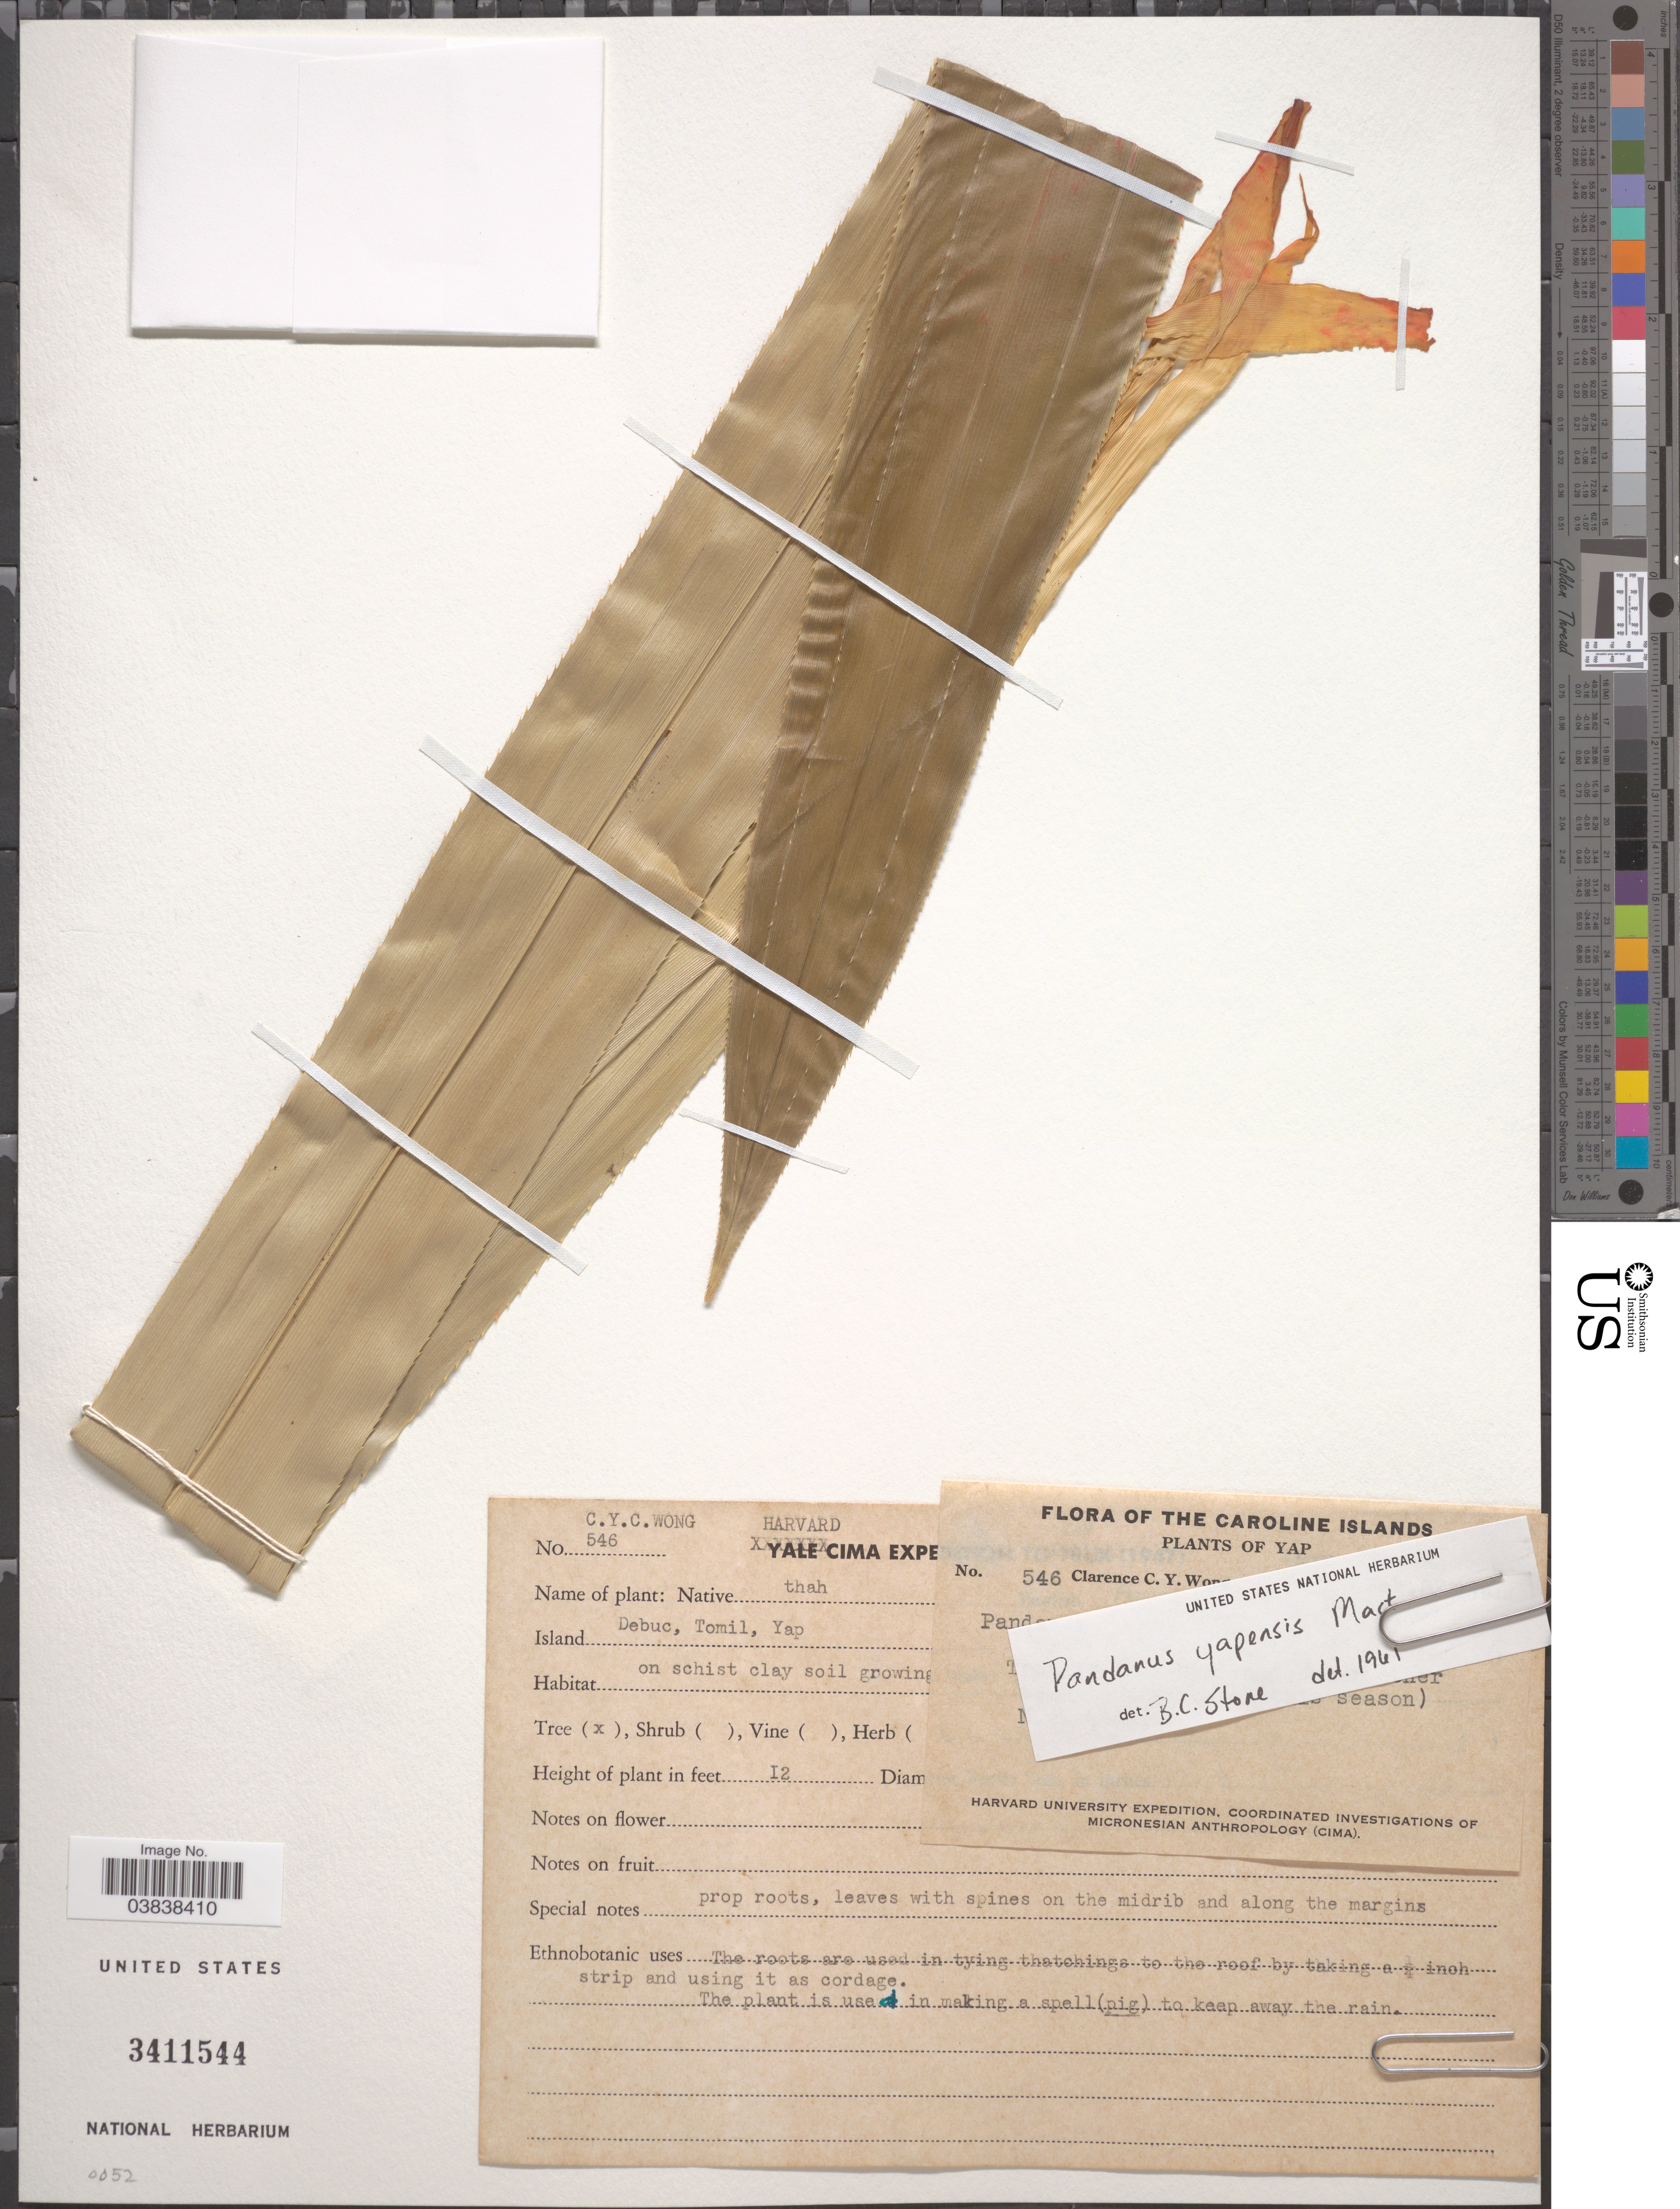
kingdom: Plantae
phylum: Tracheophyta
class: Liliopsida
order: Pandanales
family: Pandanaceae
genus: Pandanus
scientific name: Pandanus japensis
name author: Martelli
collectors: C. Y. C. Wong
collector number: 546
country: Micronesia, Federated States of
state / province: Yap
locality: Island Debuc, Tomil. Caroline Islands.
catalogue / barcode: US 3411544